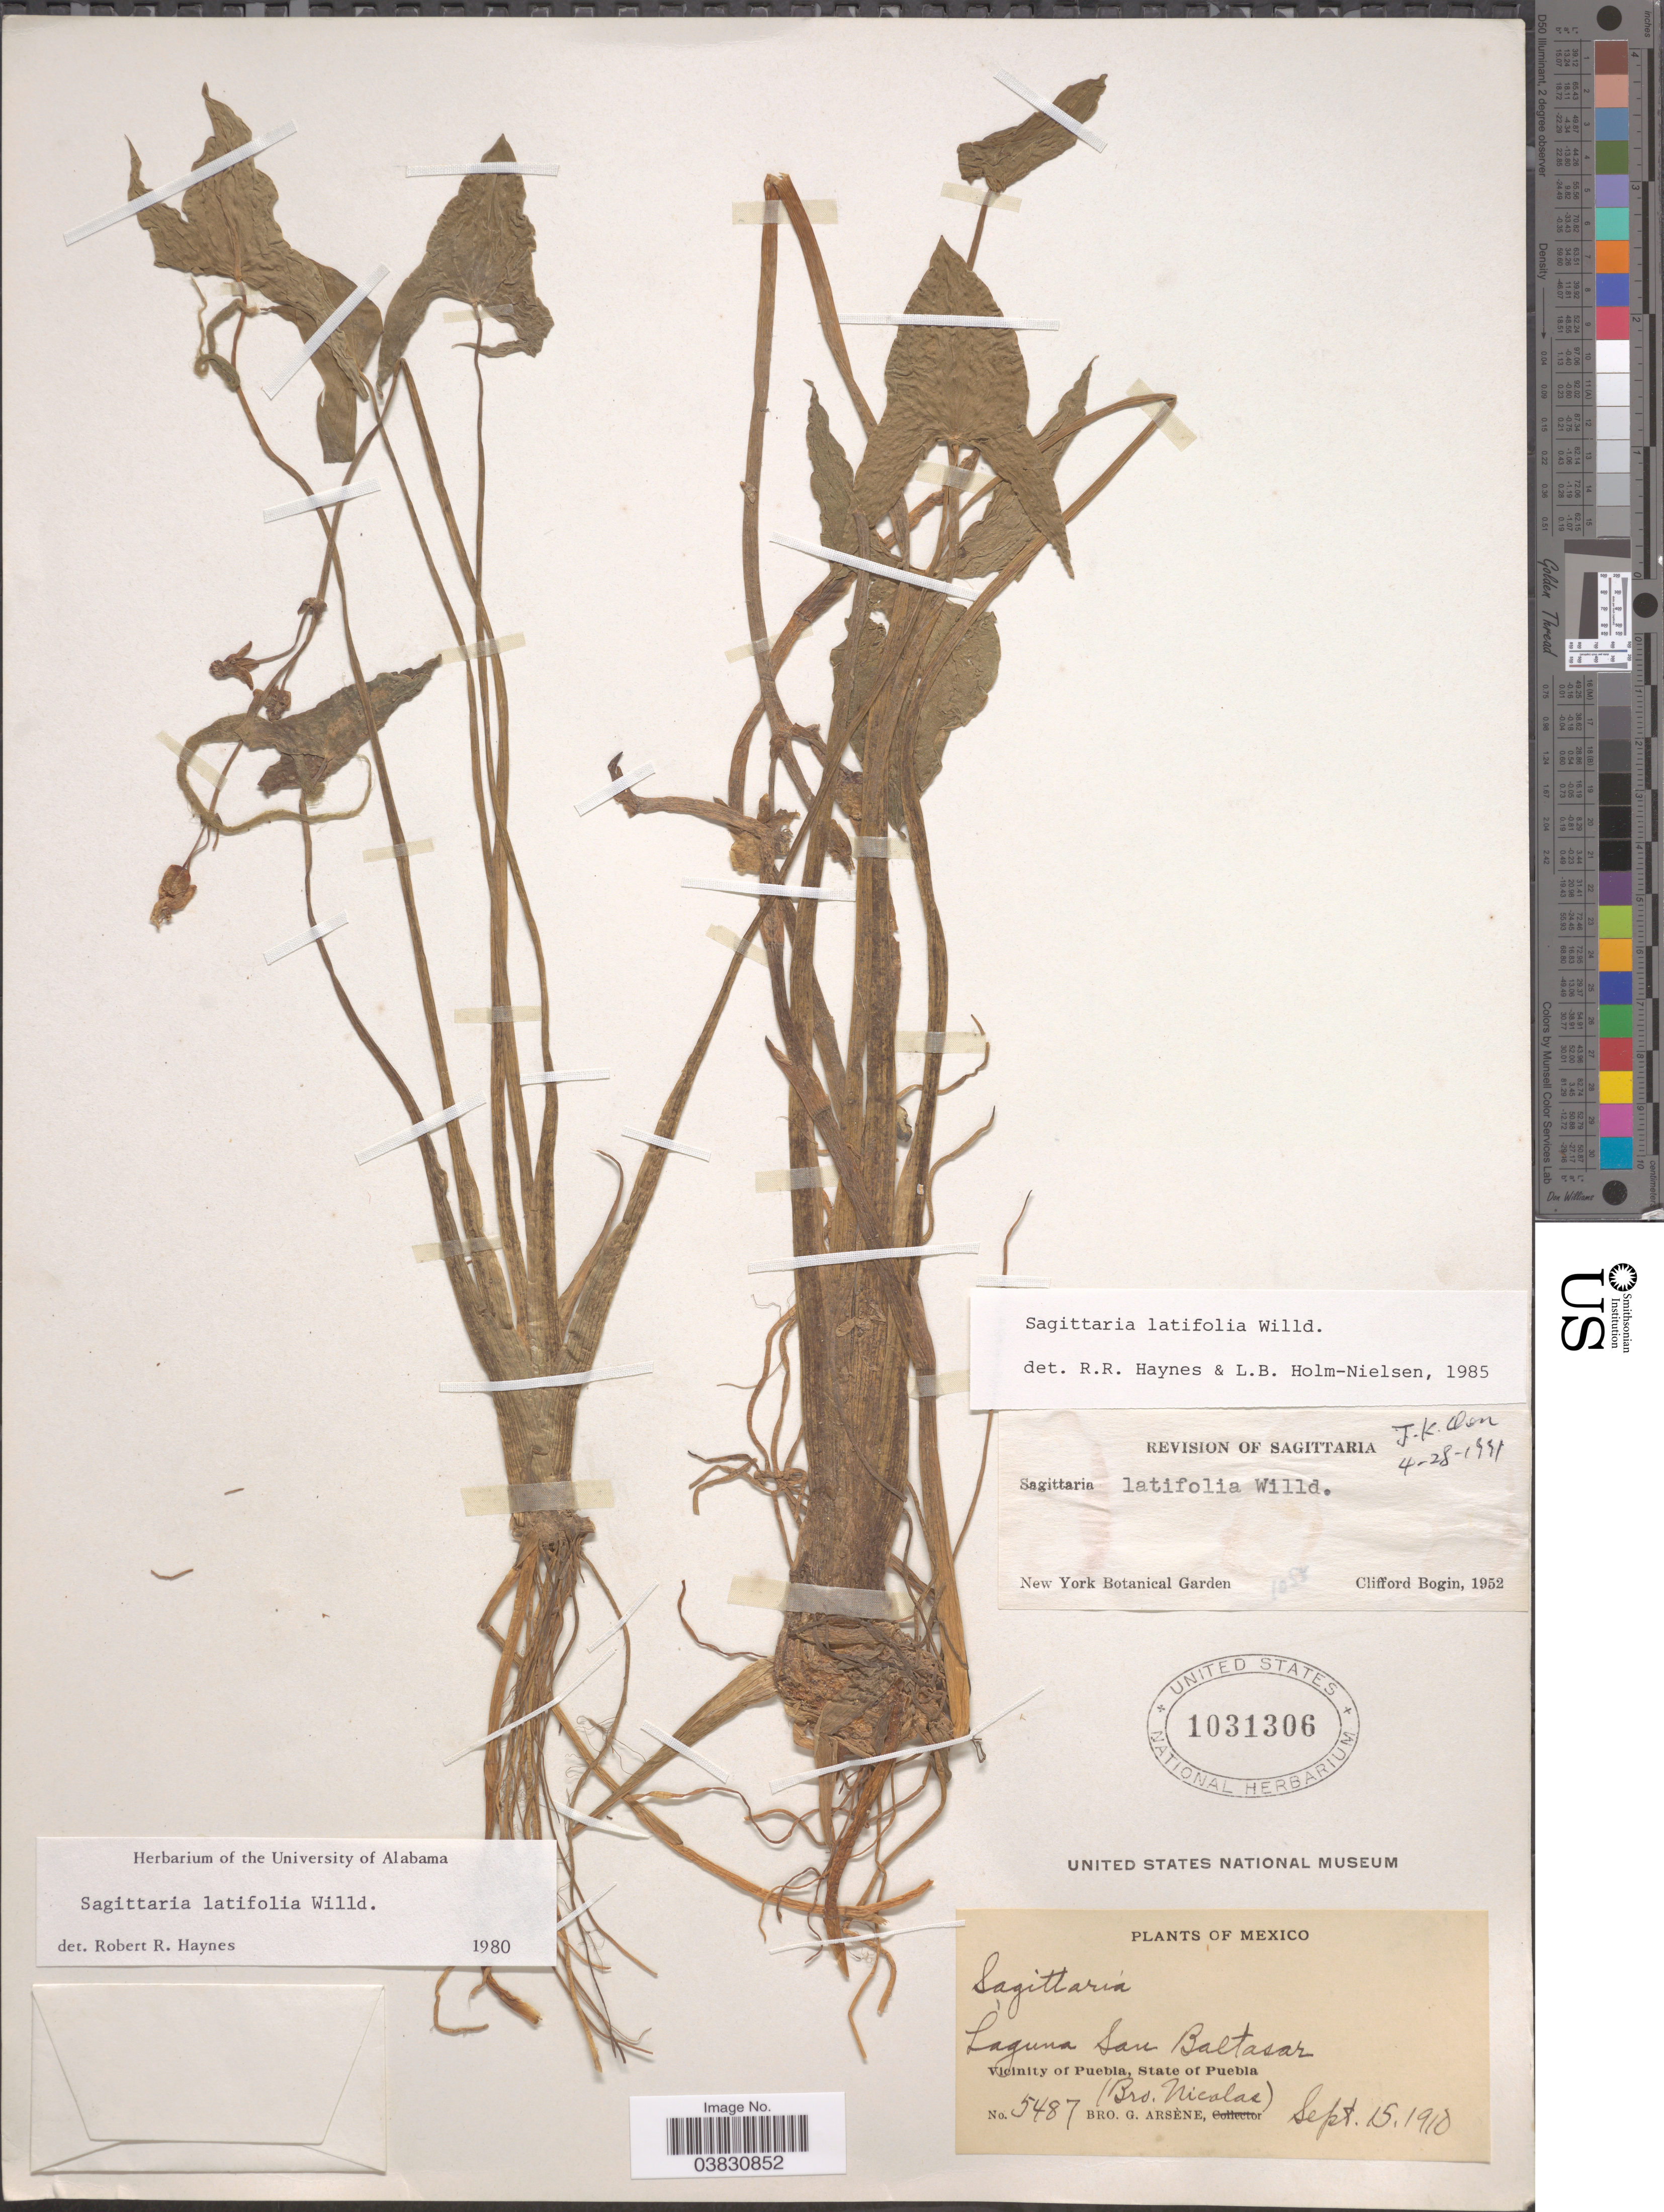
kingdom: Plantae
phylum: Tracheophyta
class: Liliopsida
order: Alismatales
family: Alismataceae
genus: Sagittaria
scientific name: Sagittaria latifolia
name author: Willd.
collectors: Bro. G. Arsène & Bro. Nicolas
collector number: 5487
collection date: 1910-09-15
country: Mexico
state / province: Puebla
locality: Laguna San Baltasar. Vicinity of Puebla.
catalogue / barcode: US 1031306